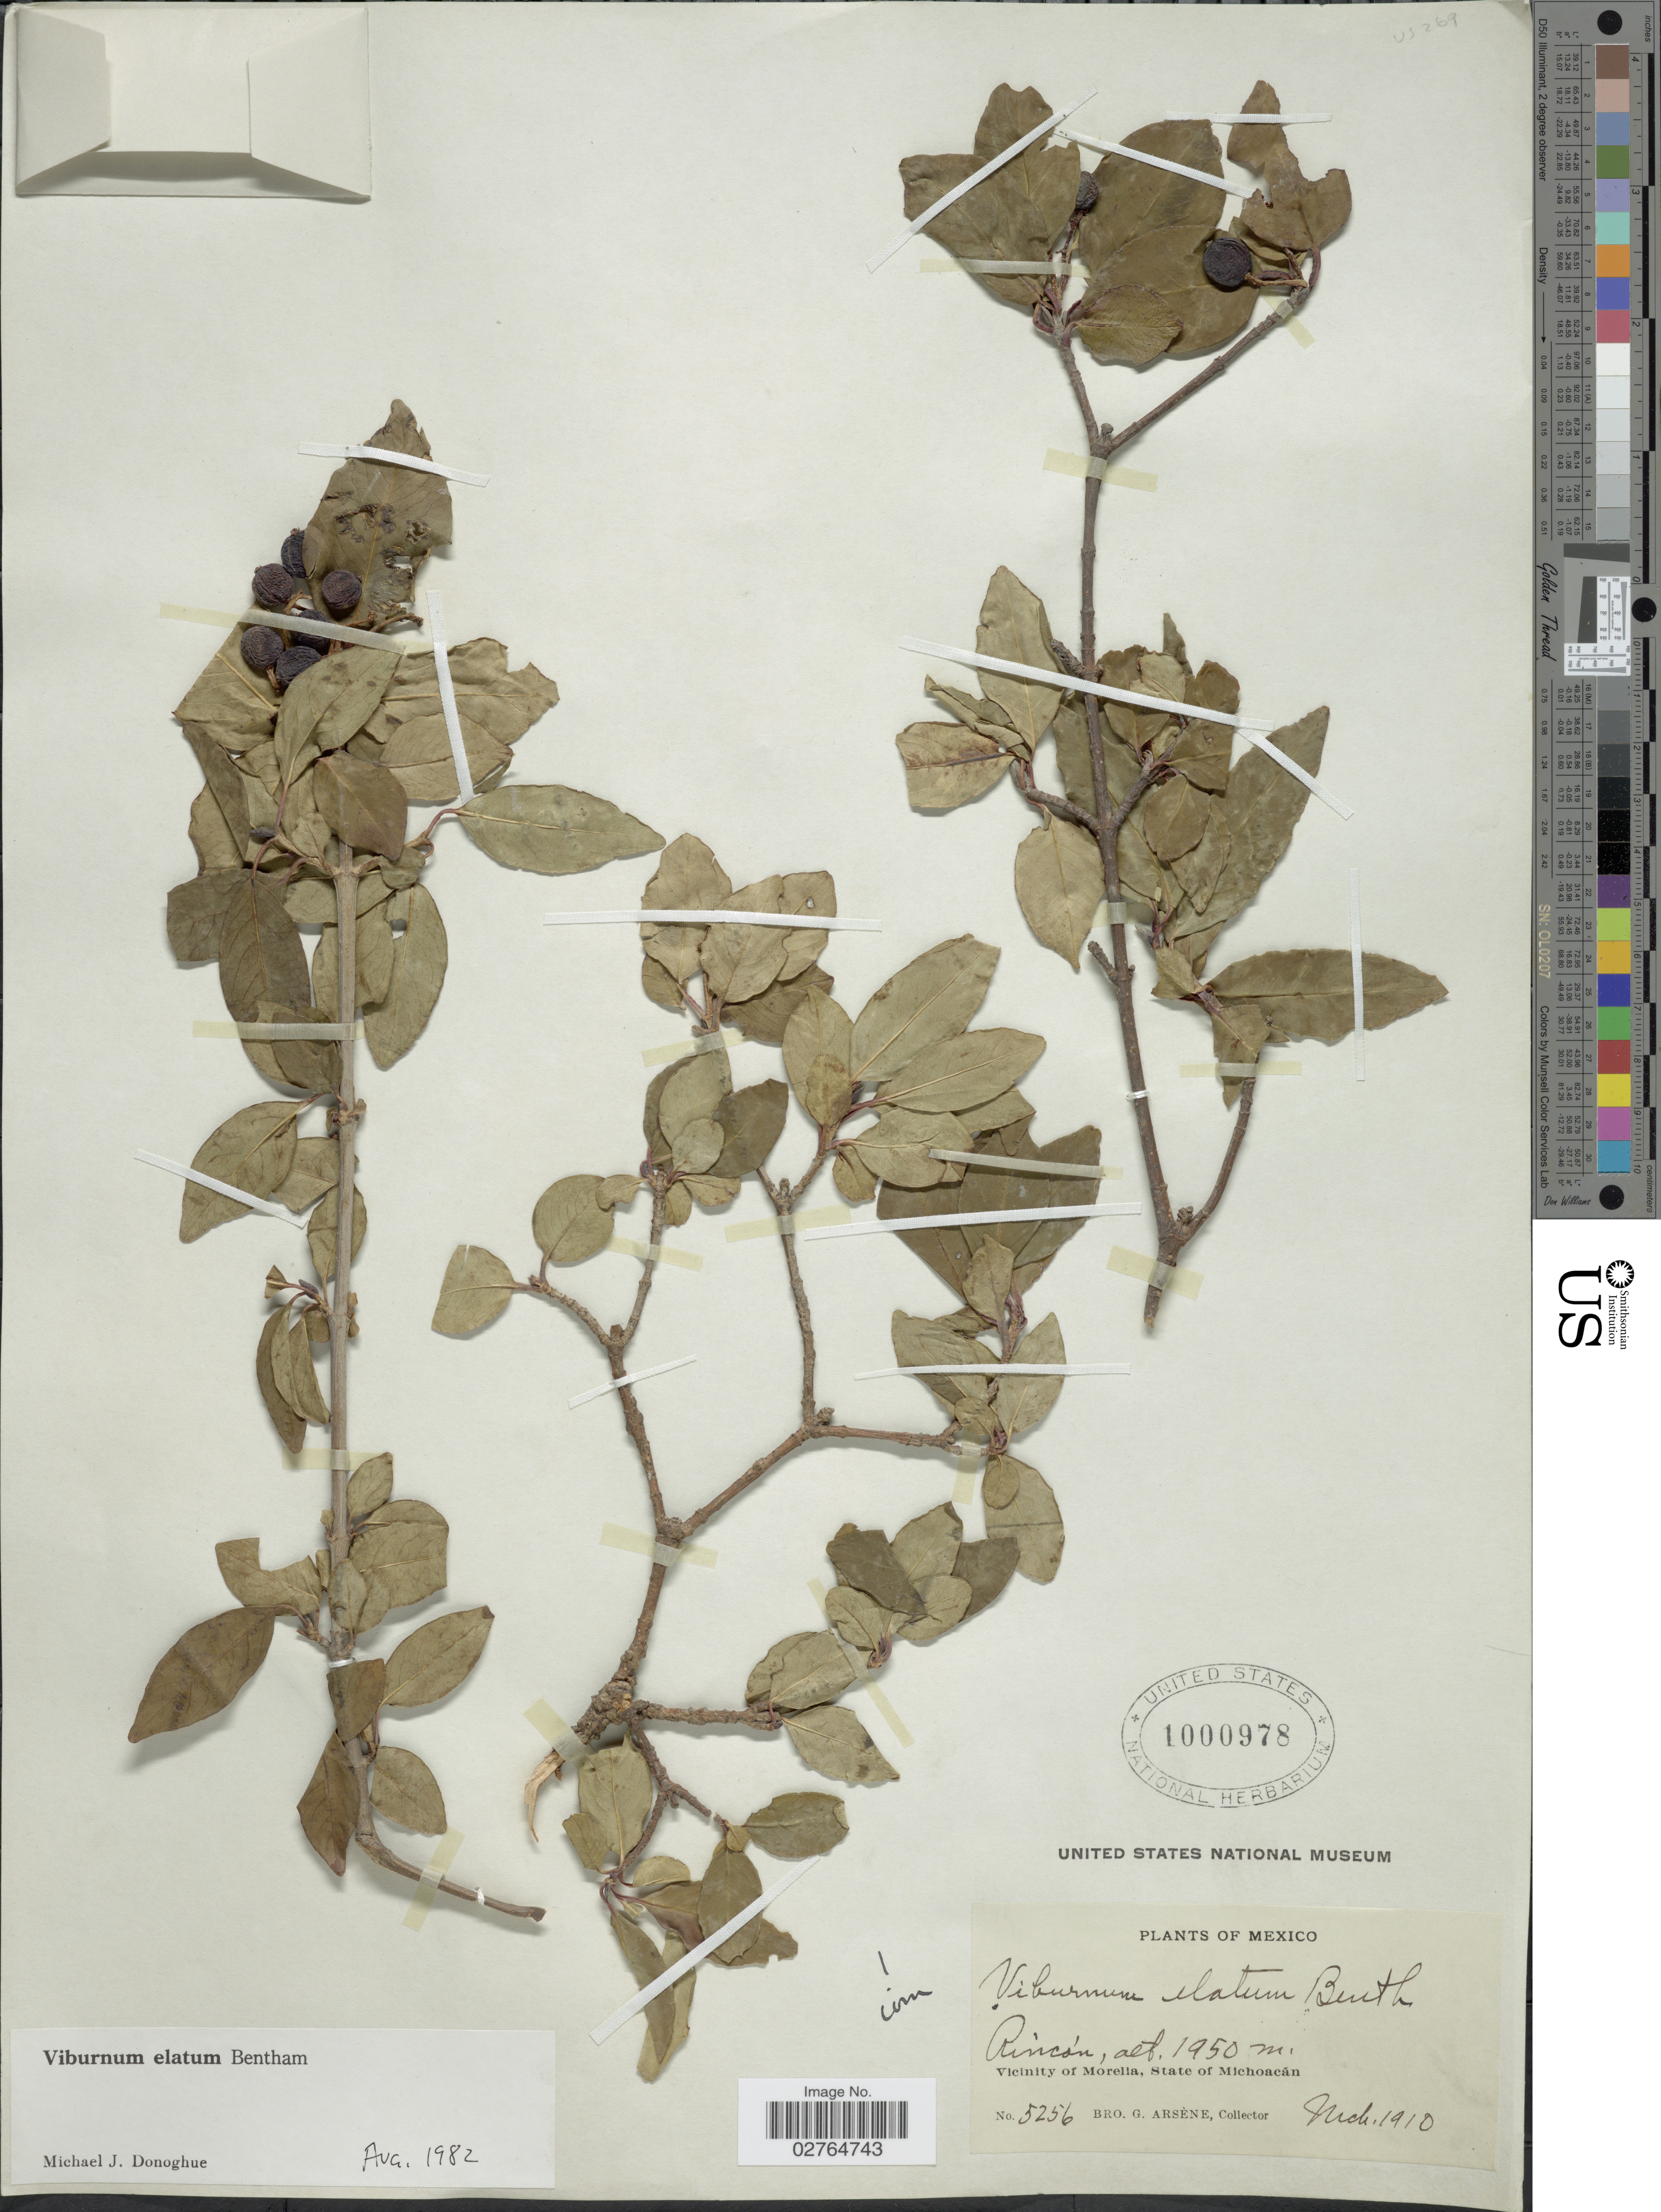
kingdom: Plantae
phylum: Tracheophyta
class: Magnoliopsida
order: Dipsacales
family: Viburnaceae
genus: Viburnum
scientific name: Viburnum elatum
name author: Benth.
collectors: Bro. G. Arsène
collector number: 5256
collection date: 1910-03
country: Mexico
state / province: Michoacán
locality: Ríncón. Vicinity of Morelia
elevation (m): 1950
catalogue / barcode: US 1000978